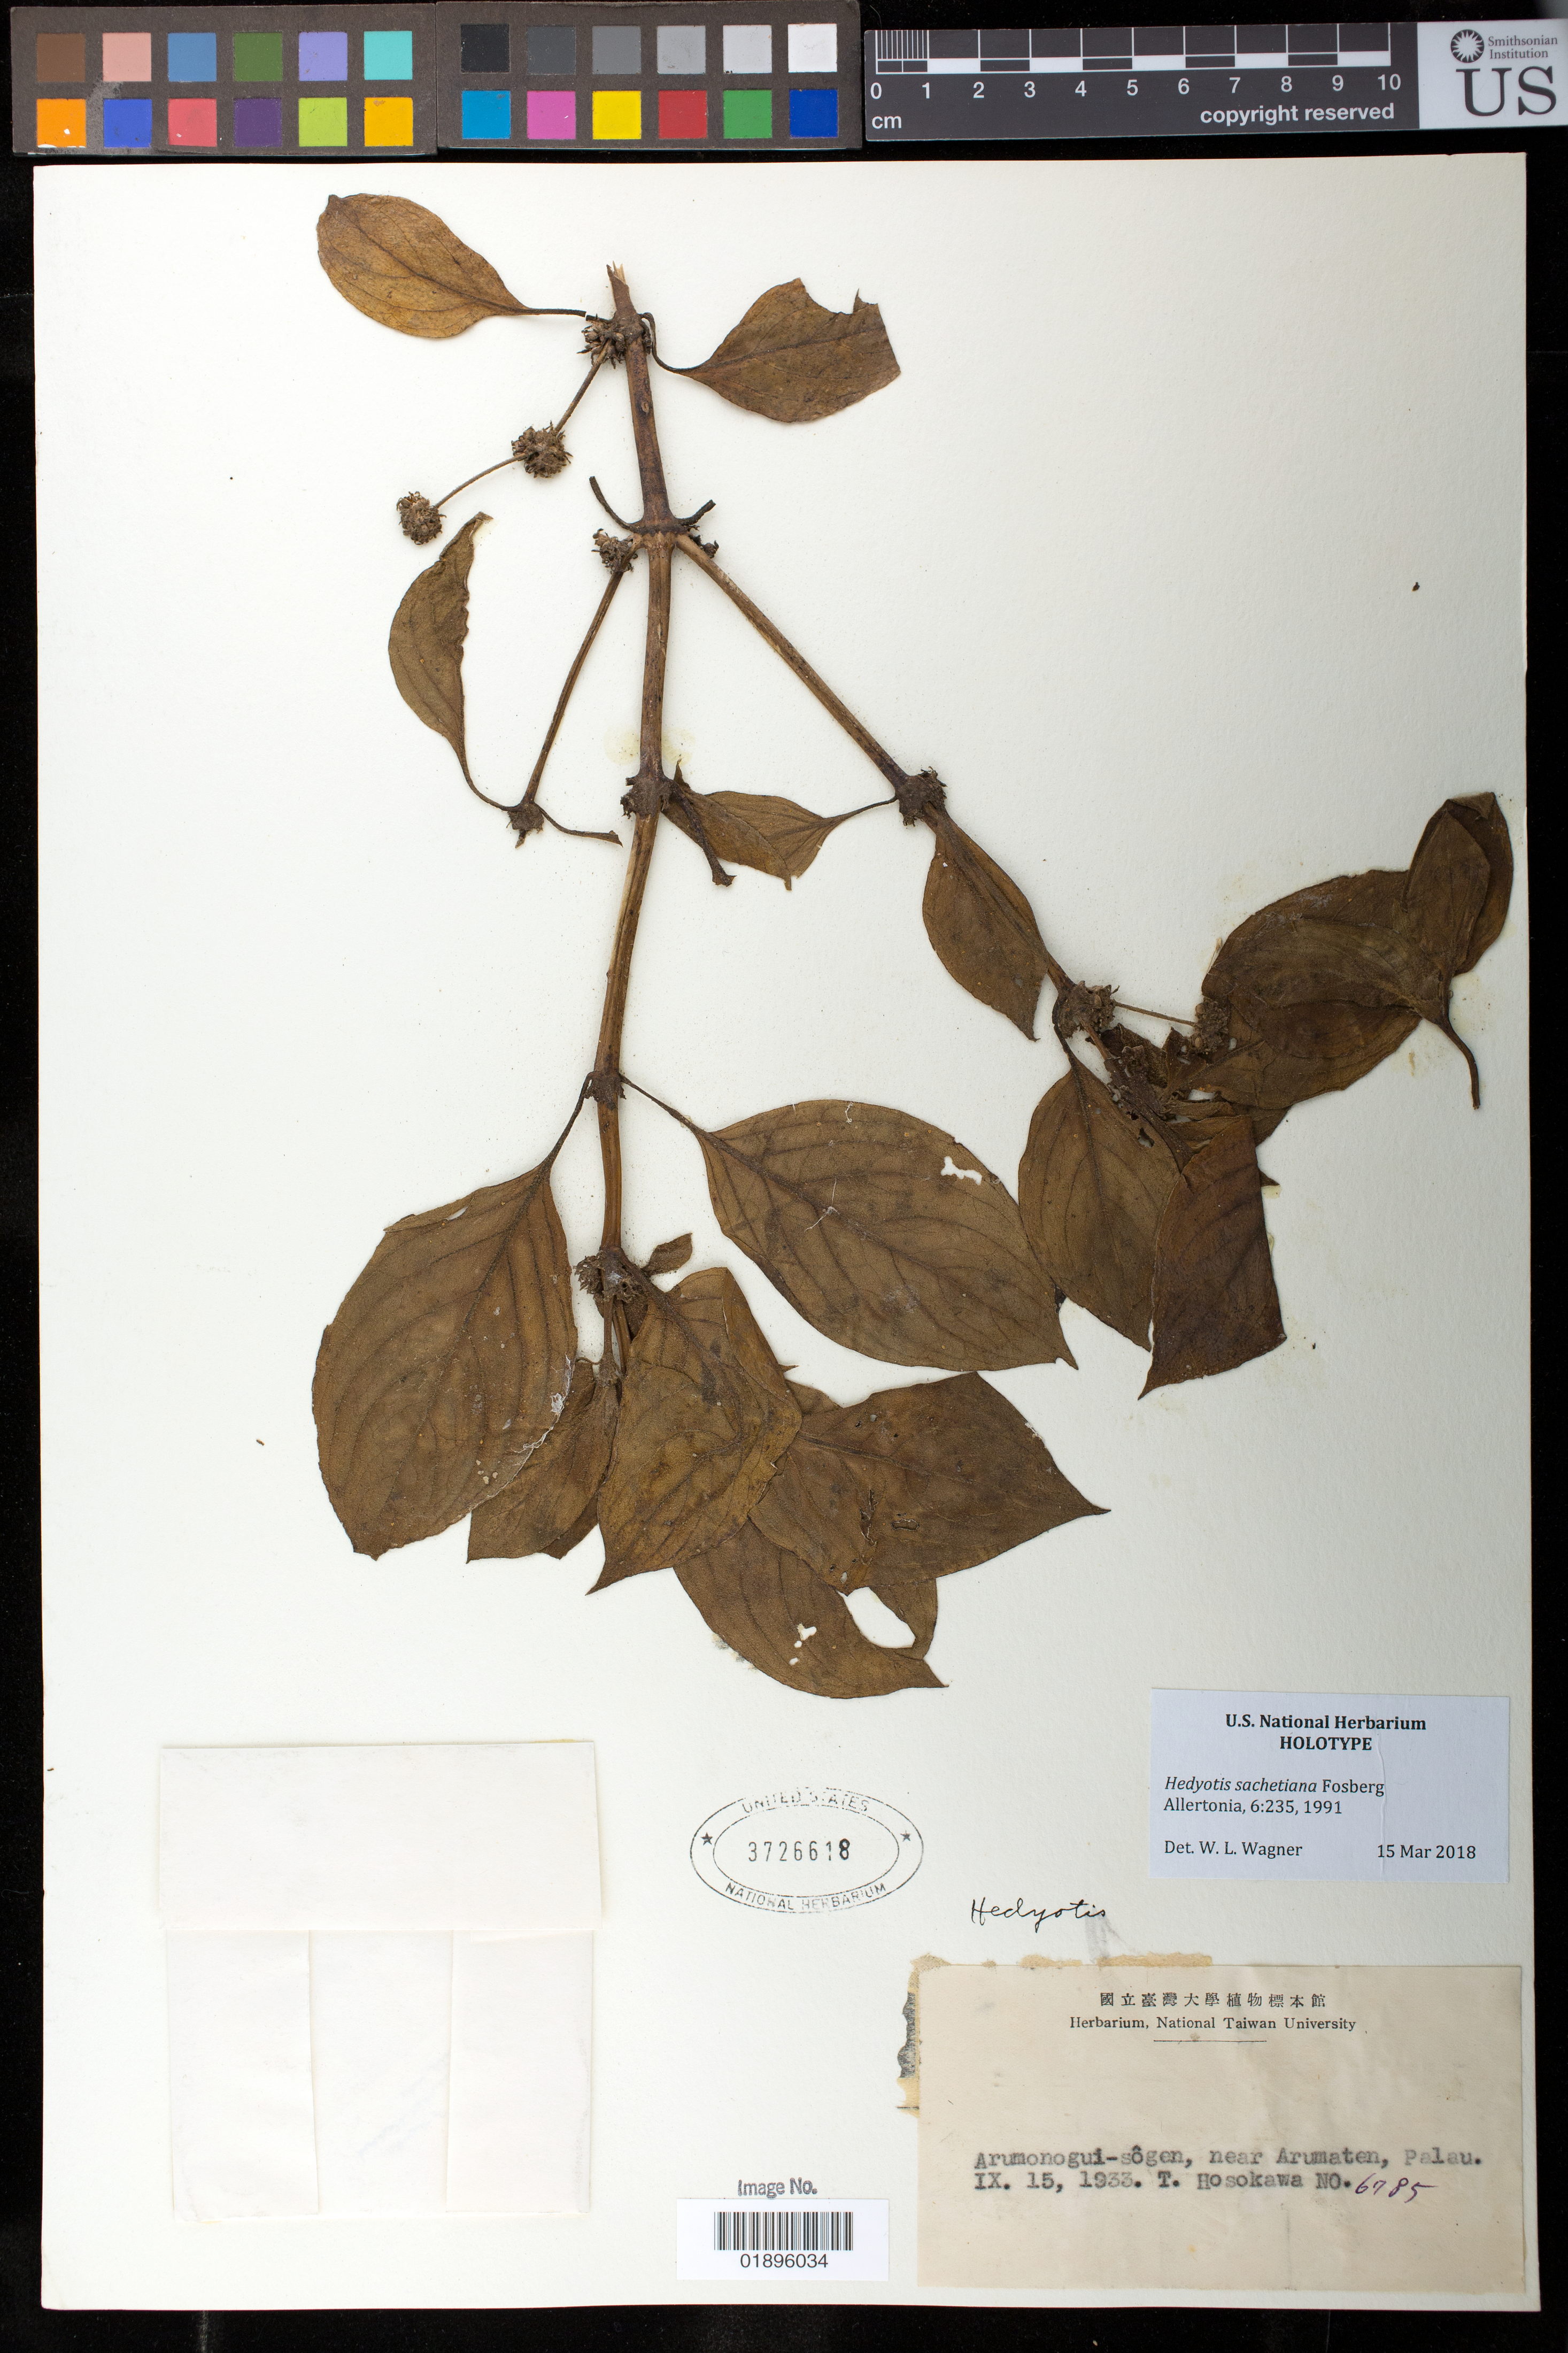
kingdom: Plantae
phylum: Tracheophyta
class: Magnoliopsida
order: Gentianales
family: Rubiaceae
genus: Hedyotis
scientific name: Hedyotis sachetiana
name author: Fosberg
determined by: Wagner, W. L., (BOT), Smithsonian Institution - National Museum of Natural History (UNITED STATES)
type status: Holotype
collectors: T. Hosokawa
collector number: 6785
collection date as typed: IX. 15, 1933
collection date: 1933-09-15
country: Palau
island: Babeldaob [Babelthuap]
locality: Arumonogui, near Arumaten, Palau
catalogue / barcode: US 3726618